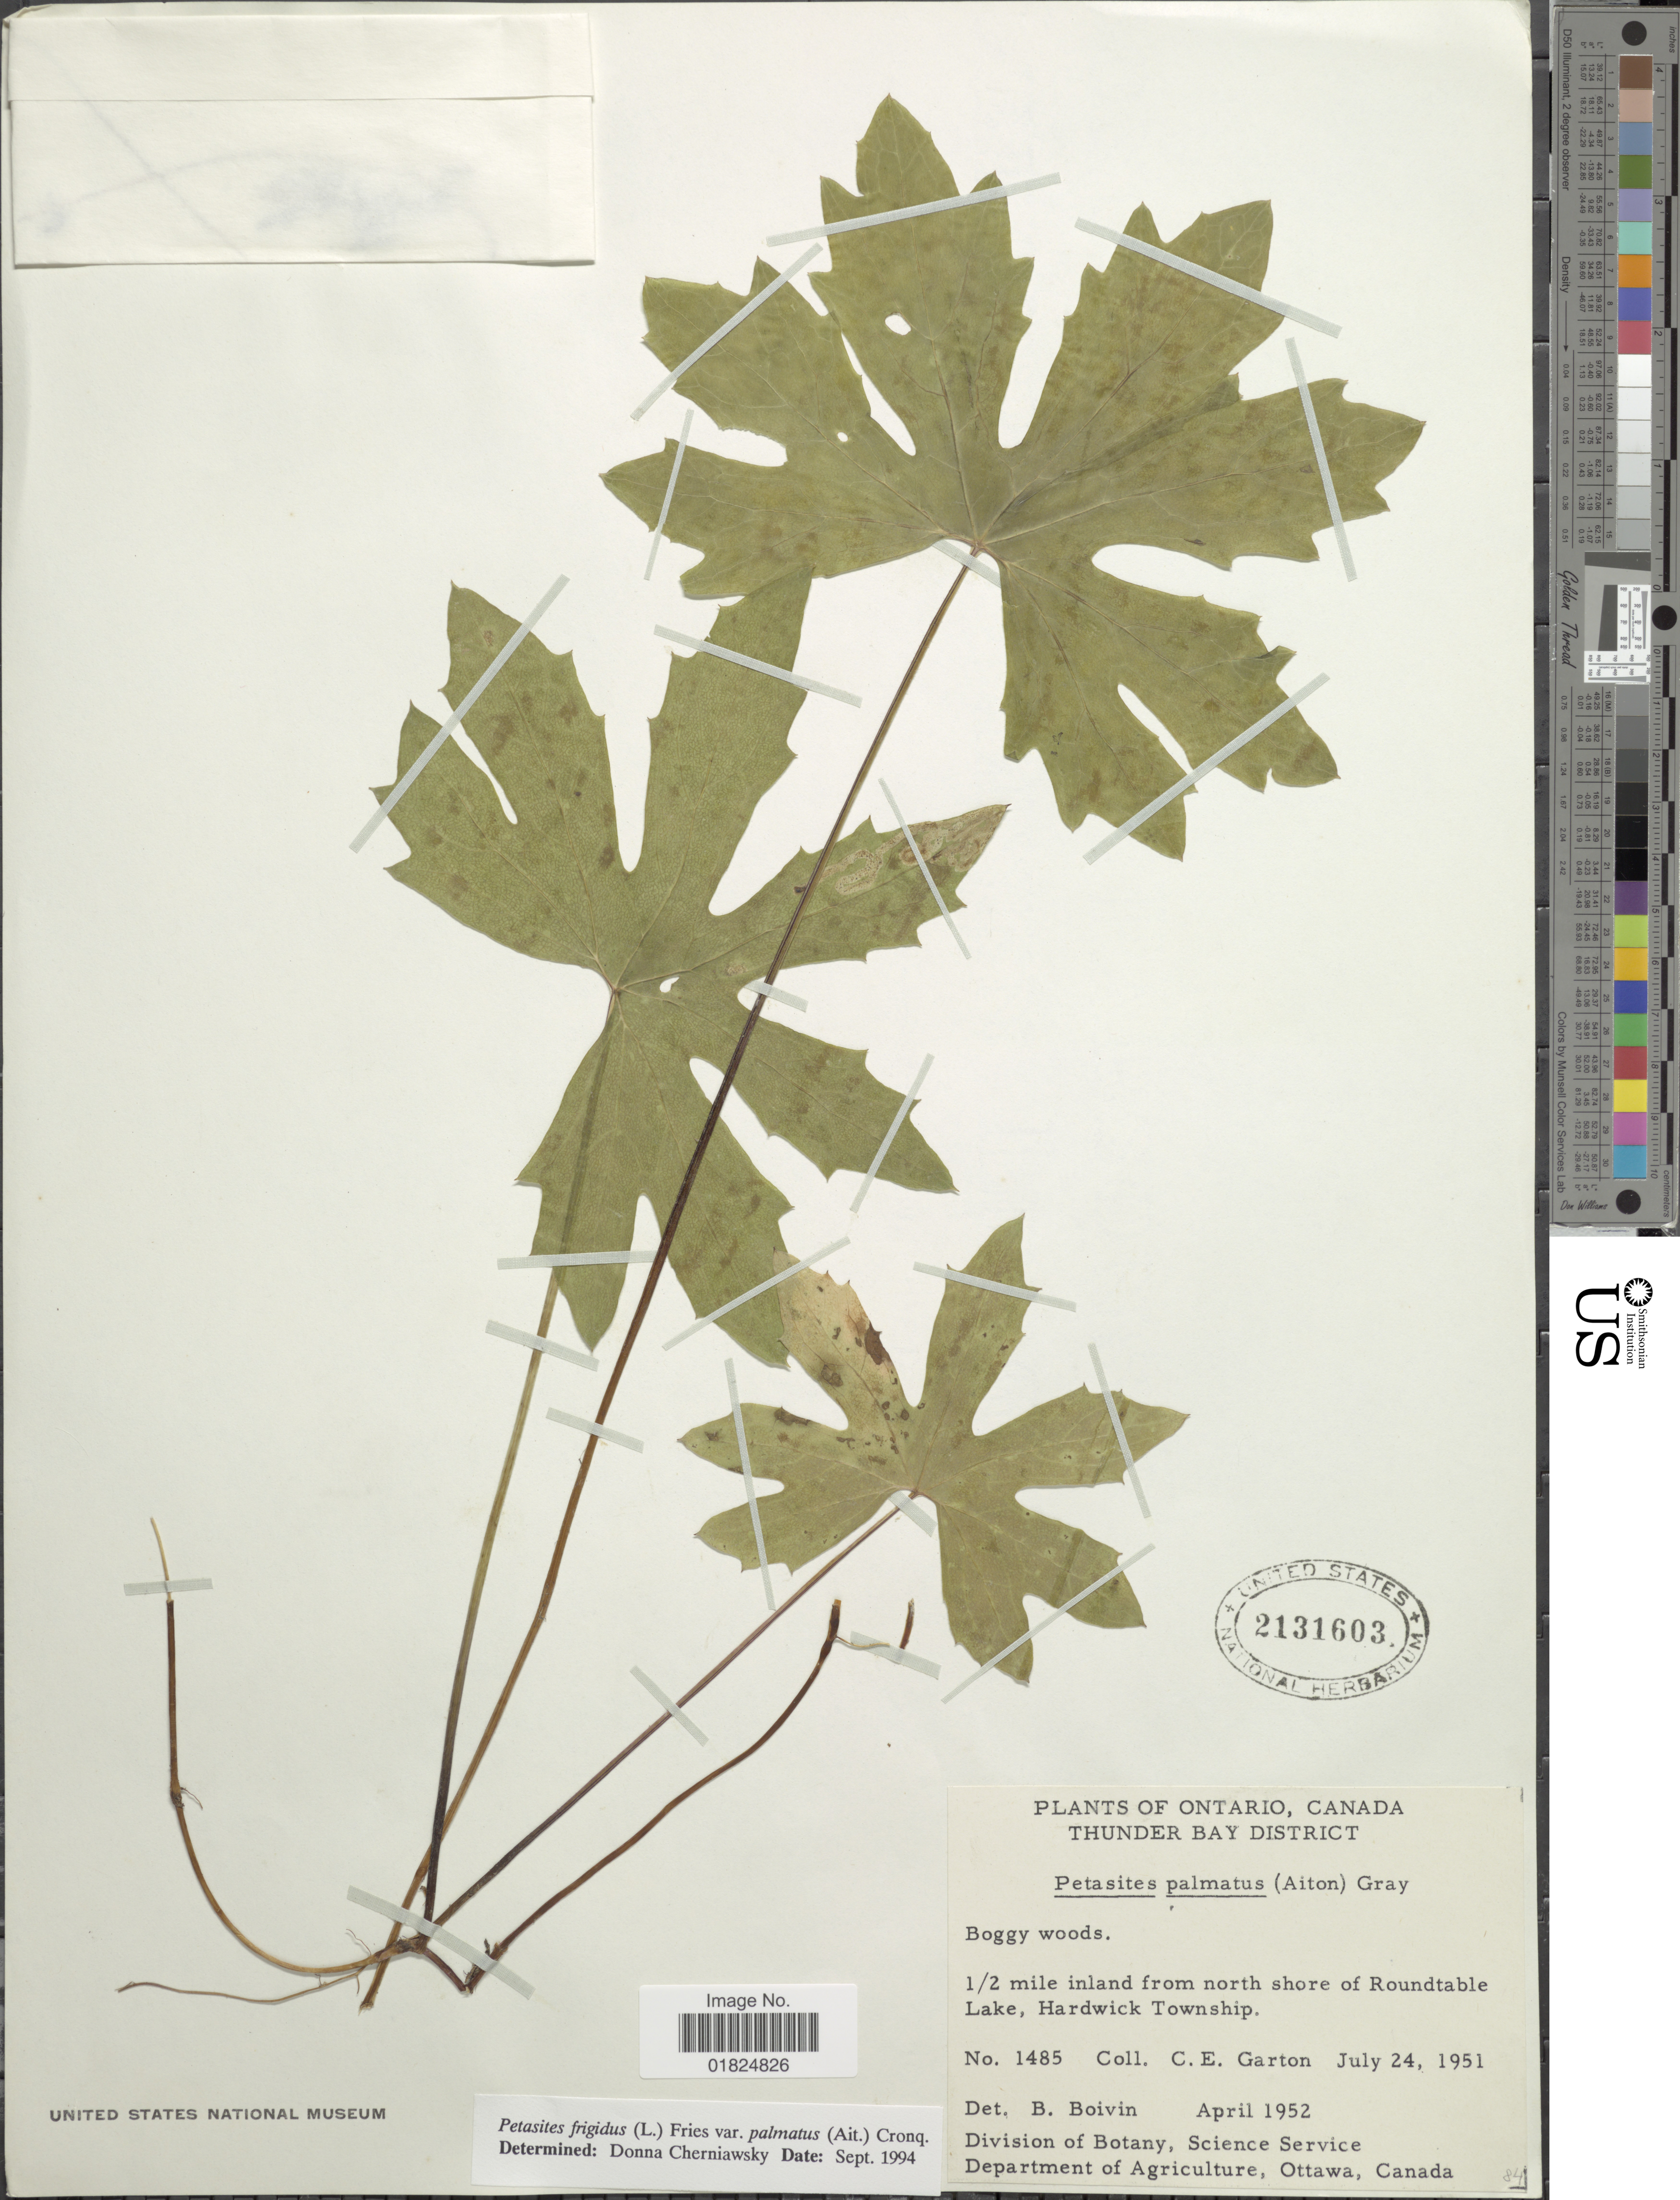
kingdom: Plantae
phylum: Tracheophyta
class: Magnoliopsida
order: Asterales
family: Asteraceae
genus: Petasites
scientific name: Petasites frigidus var. palmatus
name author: (Aiton) Cody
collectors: C. E. Garton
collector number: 1485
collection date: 1951-07-24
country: Canada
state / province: Ontario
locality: Ontario. Thunder Bay District. 1/2 miles inland from north shore of Roundtable Lake, Hardwick Township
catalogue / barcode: US 2131603